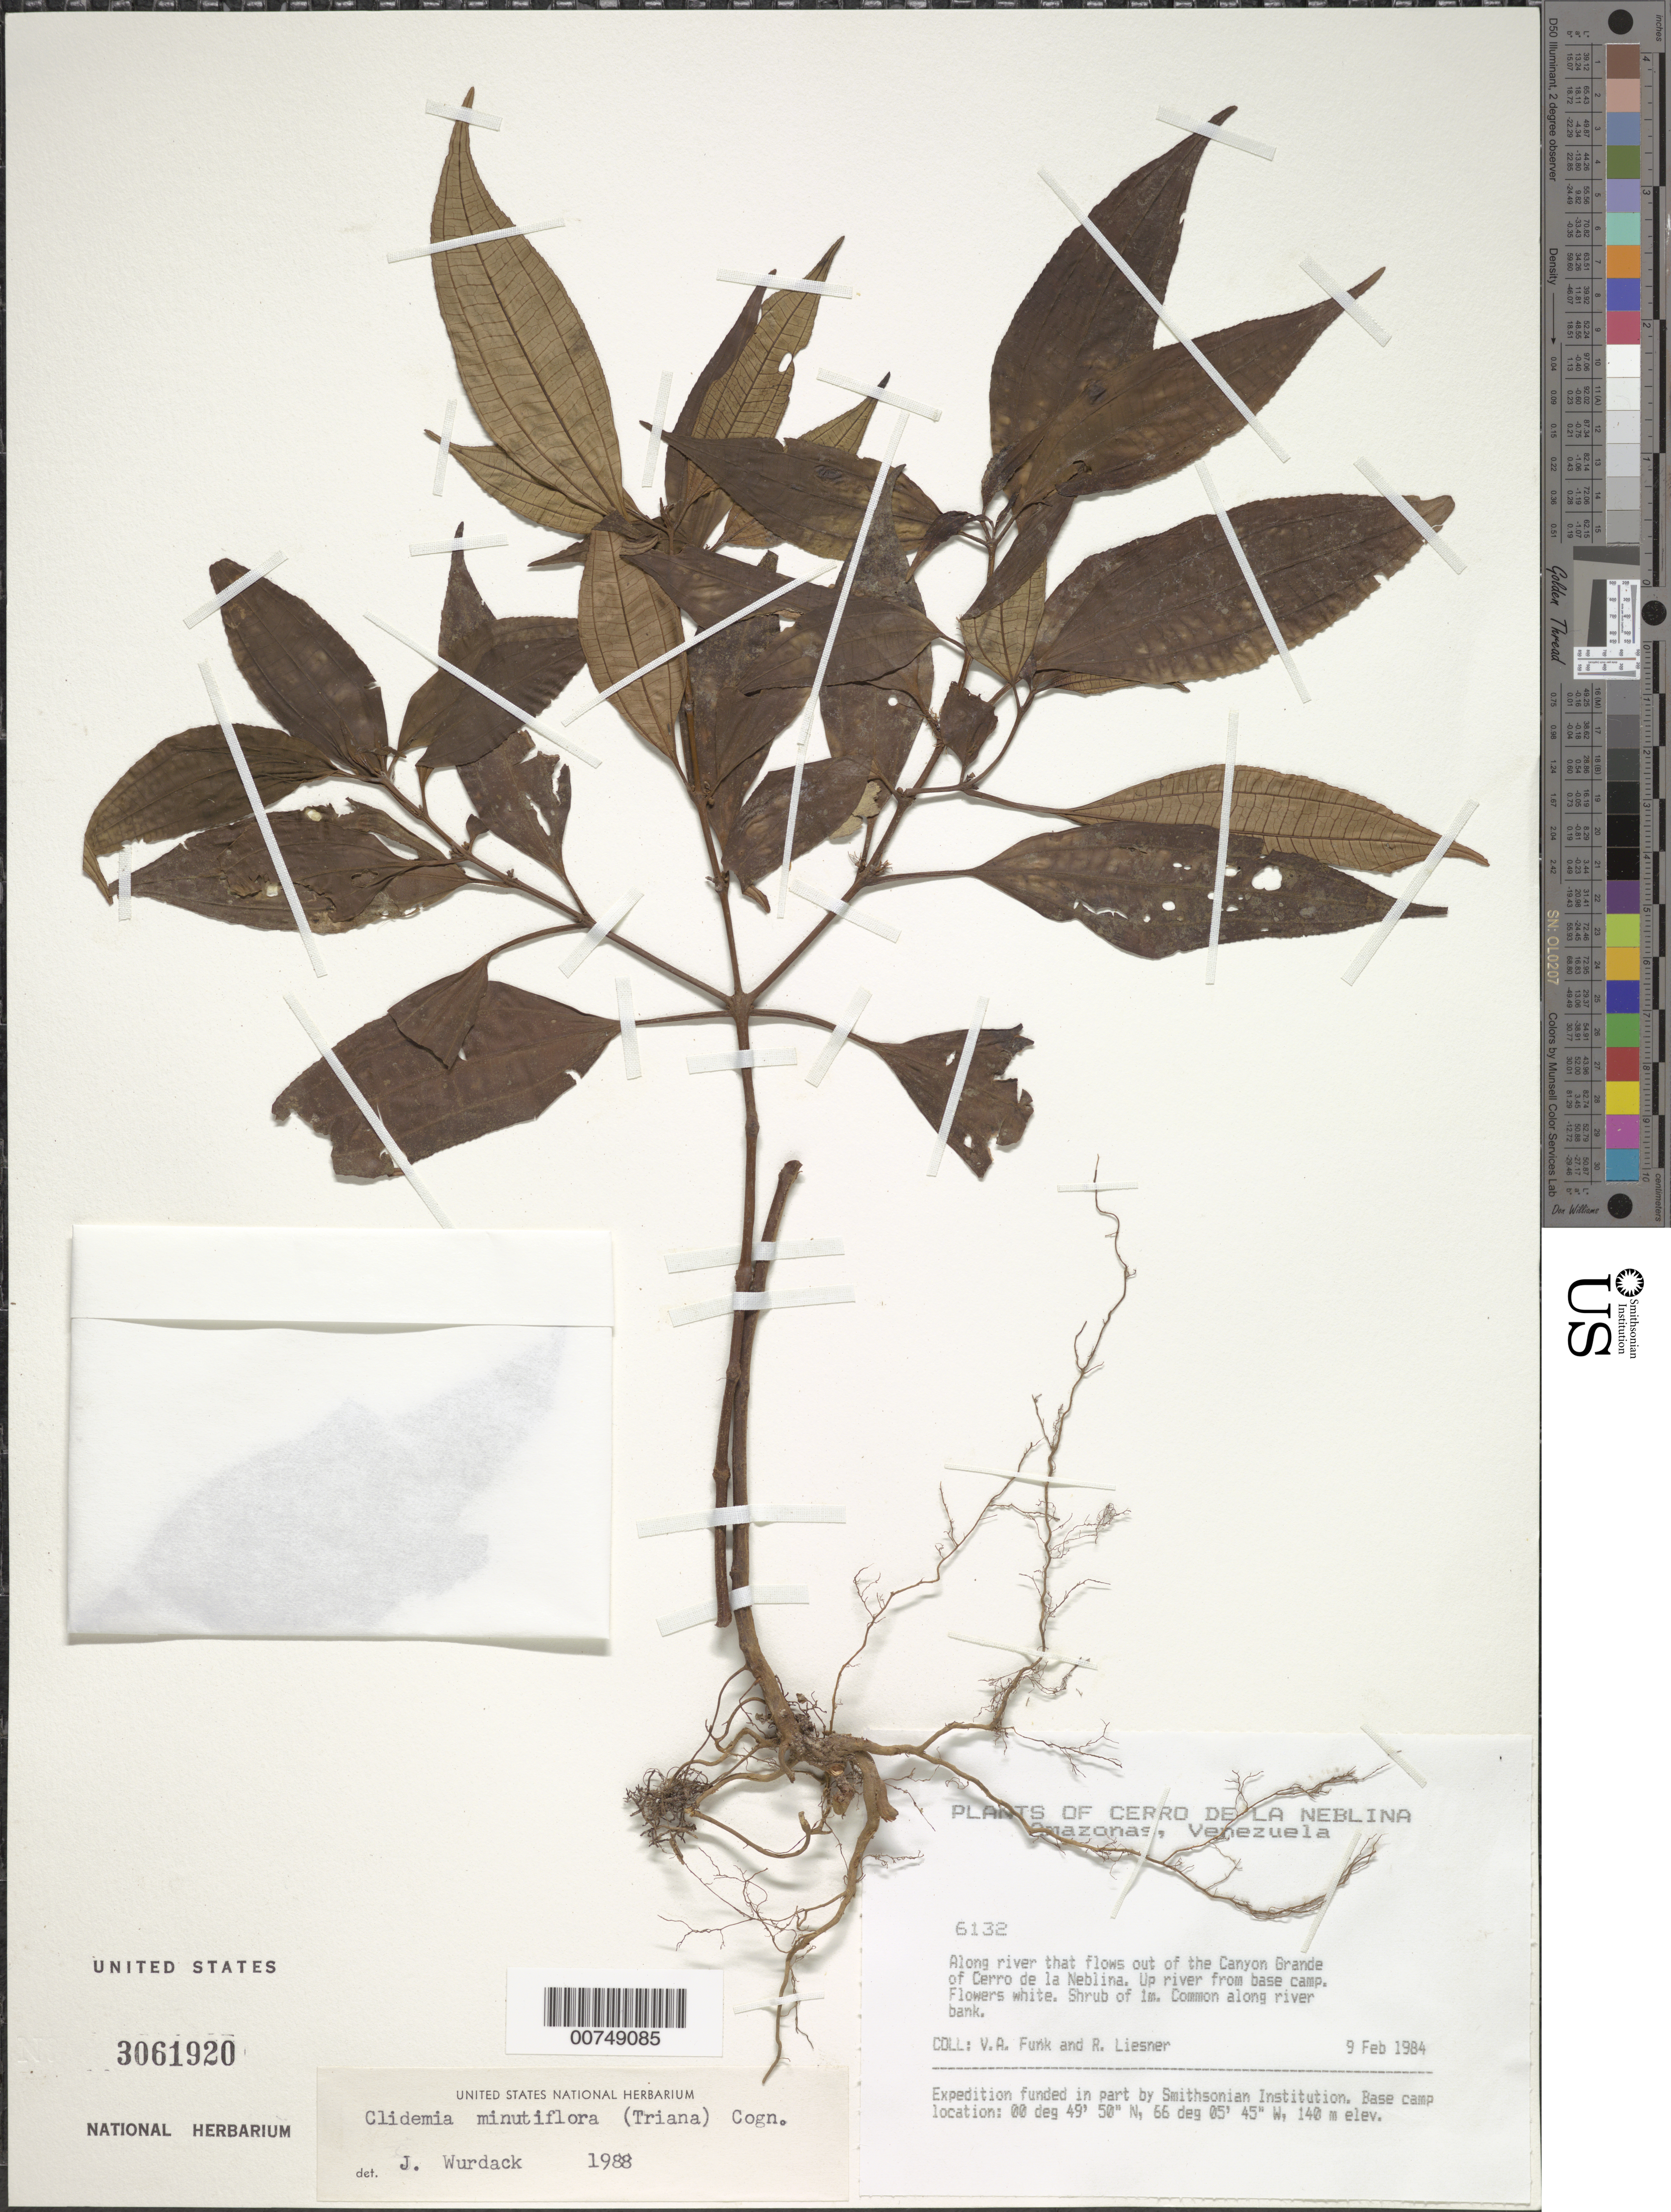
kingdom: Plantae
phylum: Tracheophyta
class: Magnoliopsida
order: Myrtales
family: Melastomataceae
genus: Clidemia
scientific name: Clidemia minutiflora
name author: (Triana) Cogn.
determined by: Wurdack, John J., (US), US (UNITED STATES)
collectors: V. Funk & R. L. Liesner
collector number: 6132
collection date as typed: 9-Feb-84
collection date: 1984-02-09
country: Venezuela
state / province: Amazonas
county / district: Río Negro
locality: Canyon Grande, Cerro de la Neblina, upriver from base camp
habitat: Along river flowing out of the canyon; riverbank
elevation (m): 140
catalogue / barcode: US 3061920